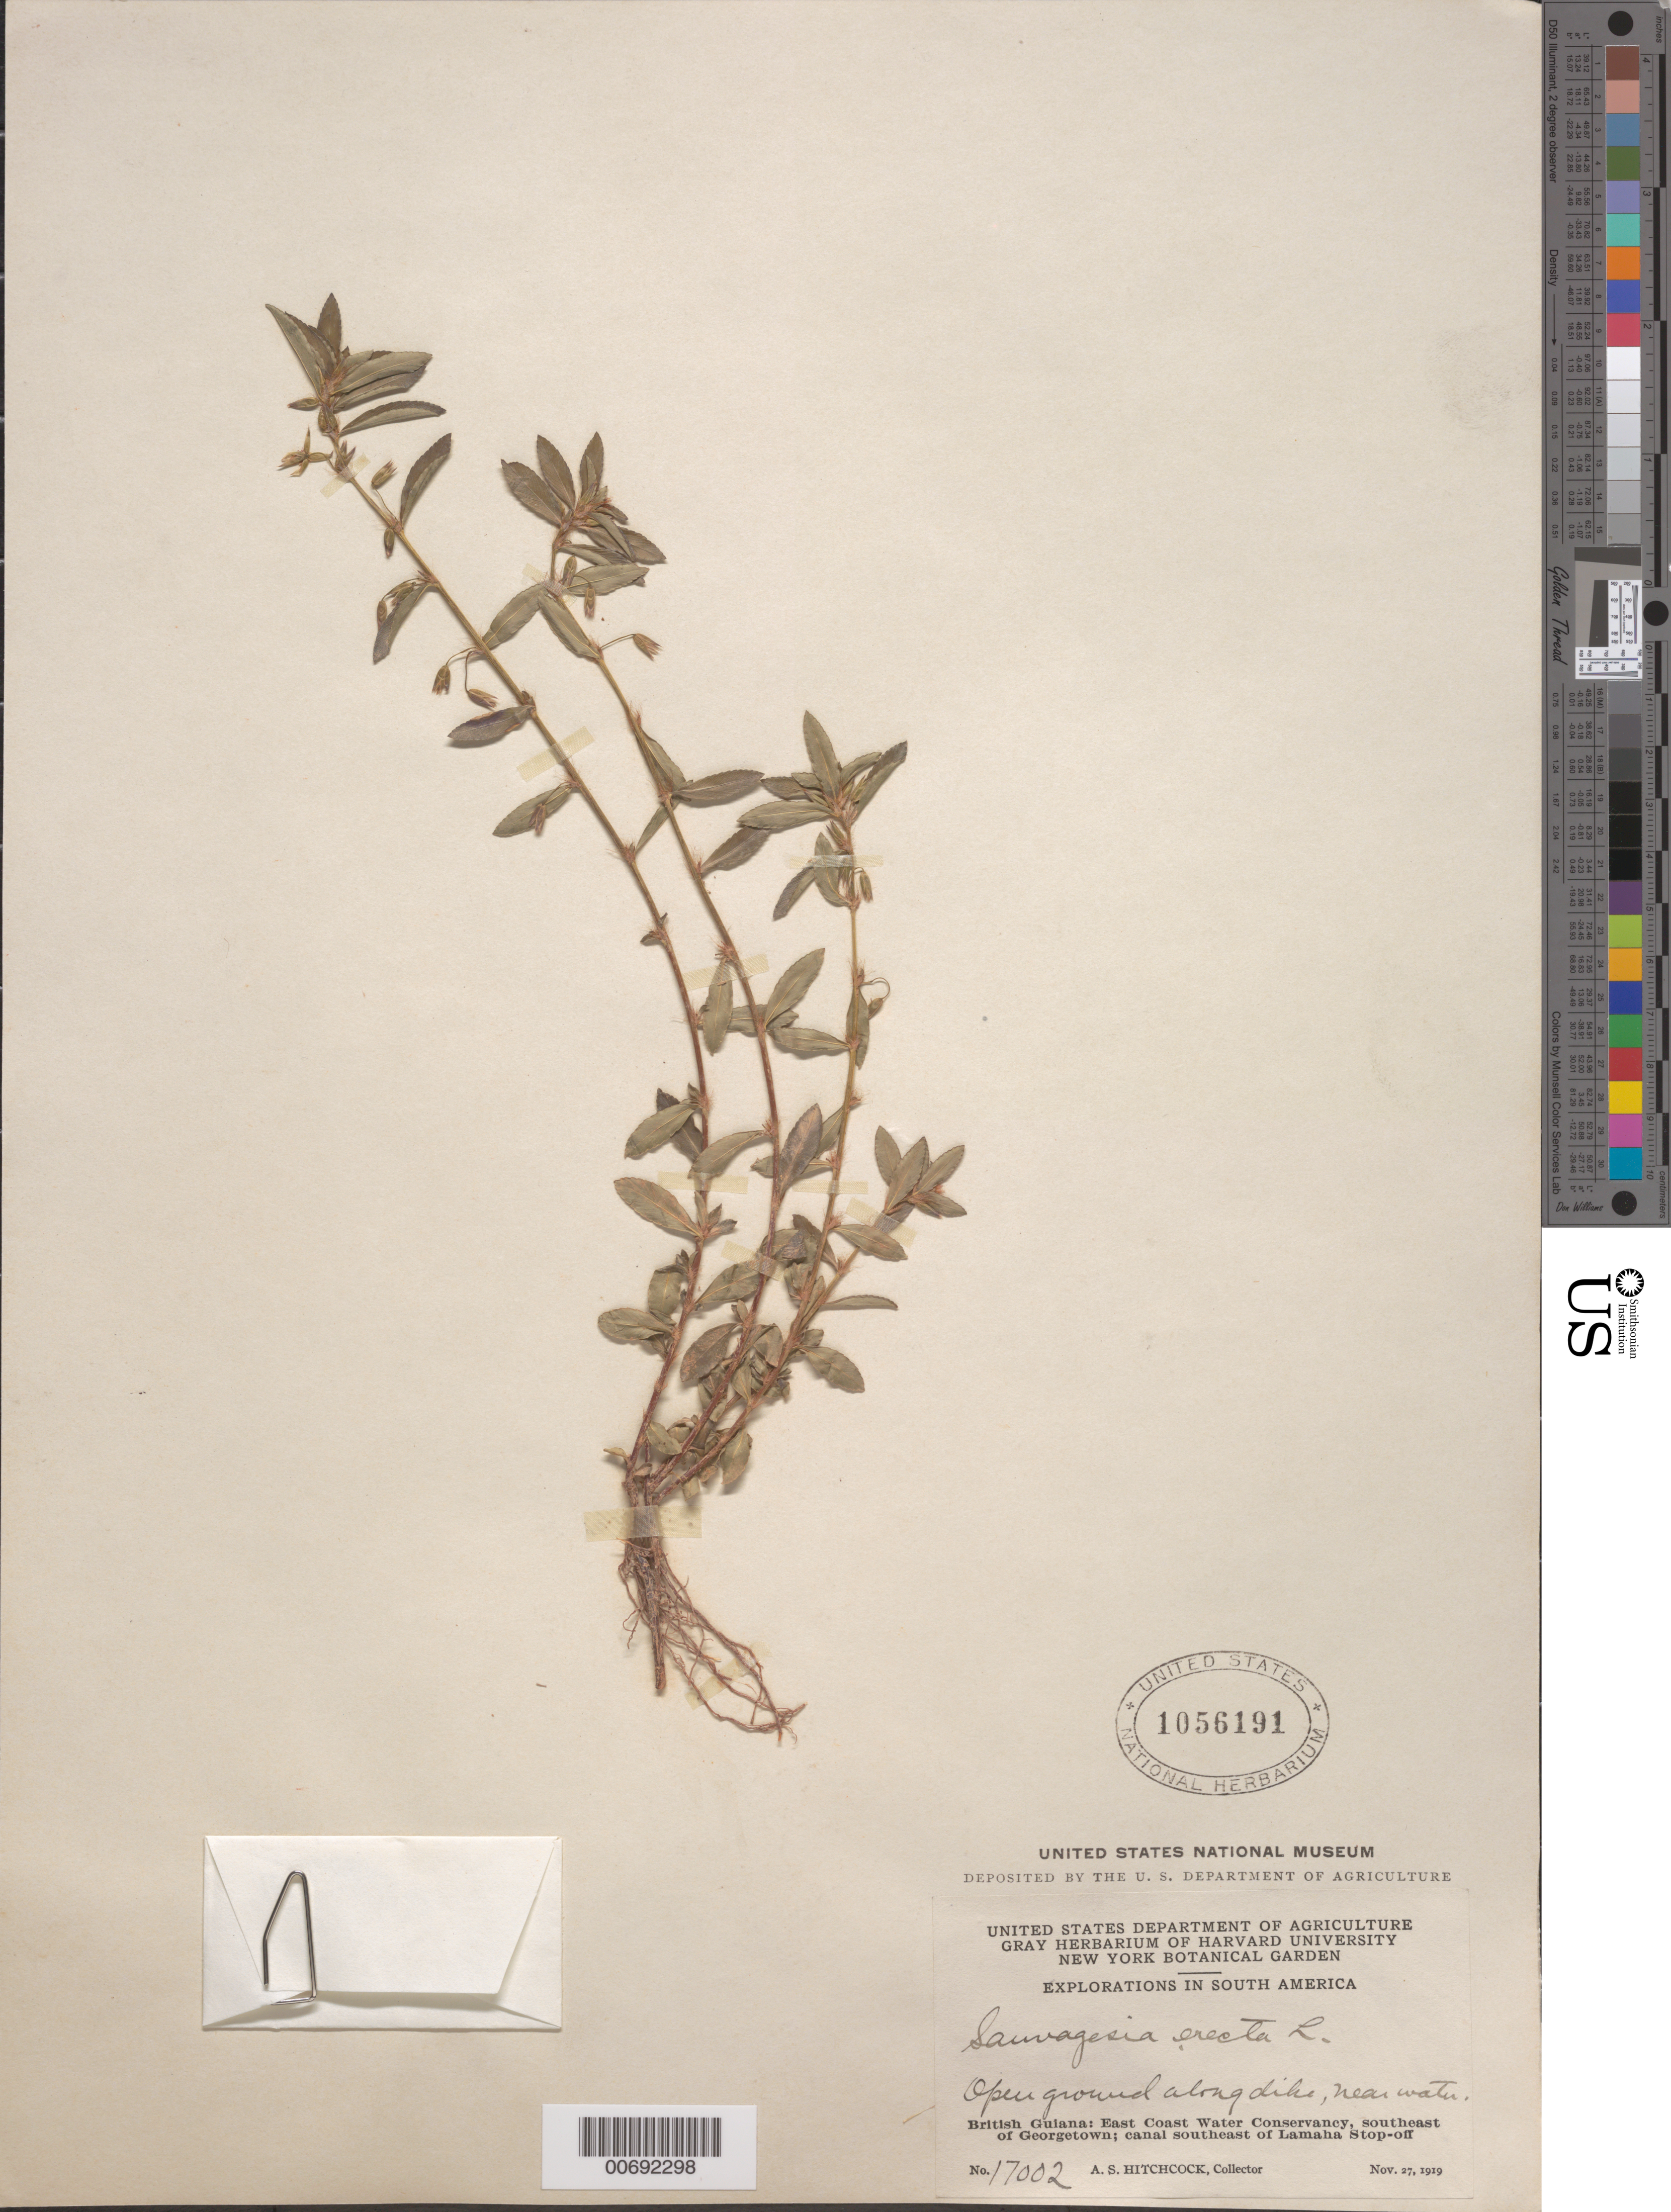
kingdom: Plantae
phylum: Tracheophyta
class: Magnoliopsida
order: Malpighiales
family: Ochnaceae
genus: Sauvagesia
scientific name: Sauvagesia erecta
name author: L.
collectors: A. S. Hitchcock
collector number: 17002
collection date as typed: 27-Nov-19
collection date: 1919-11-27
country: Guyana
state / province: Demerara-Mahaica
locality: Georgetown, SE of, East Coast Water Conservancy, Lamaha Stop-Off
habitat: Open ground along dyke, near water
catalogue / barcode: US 1056191